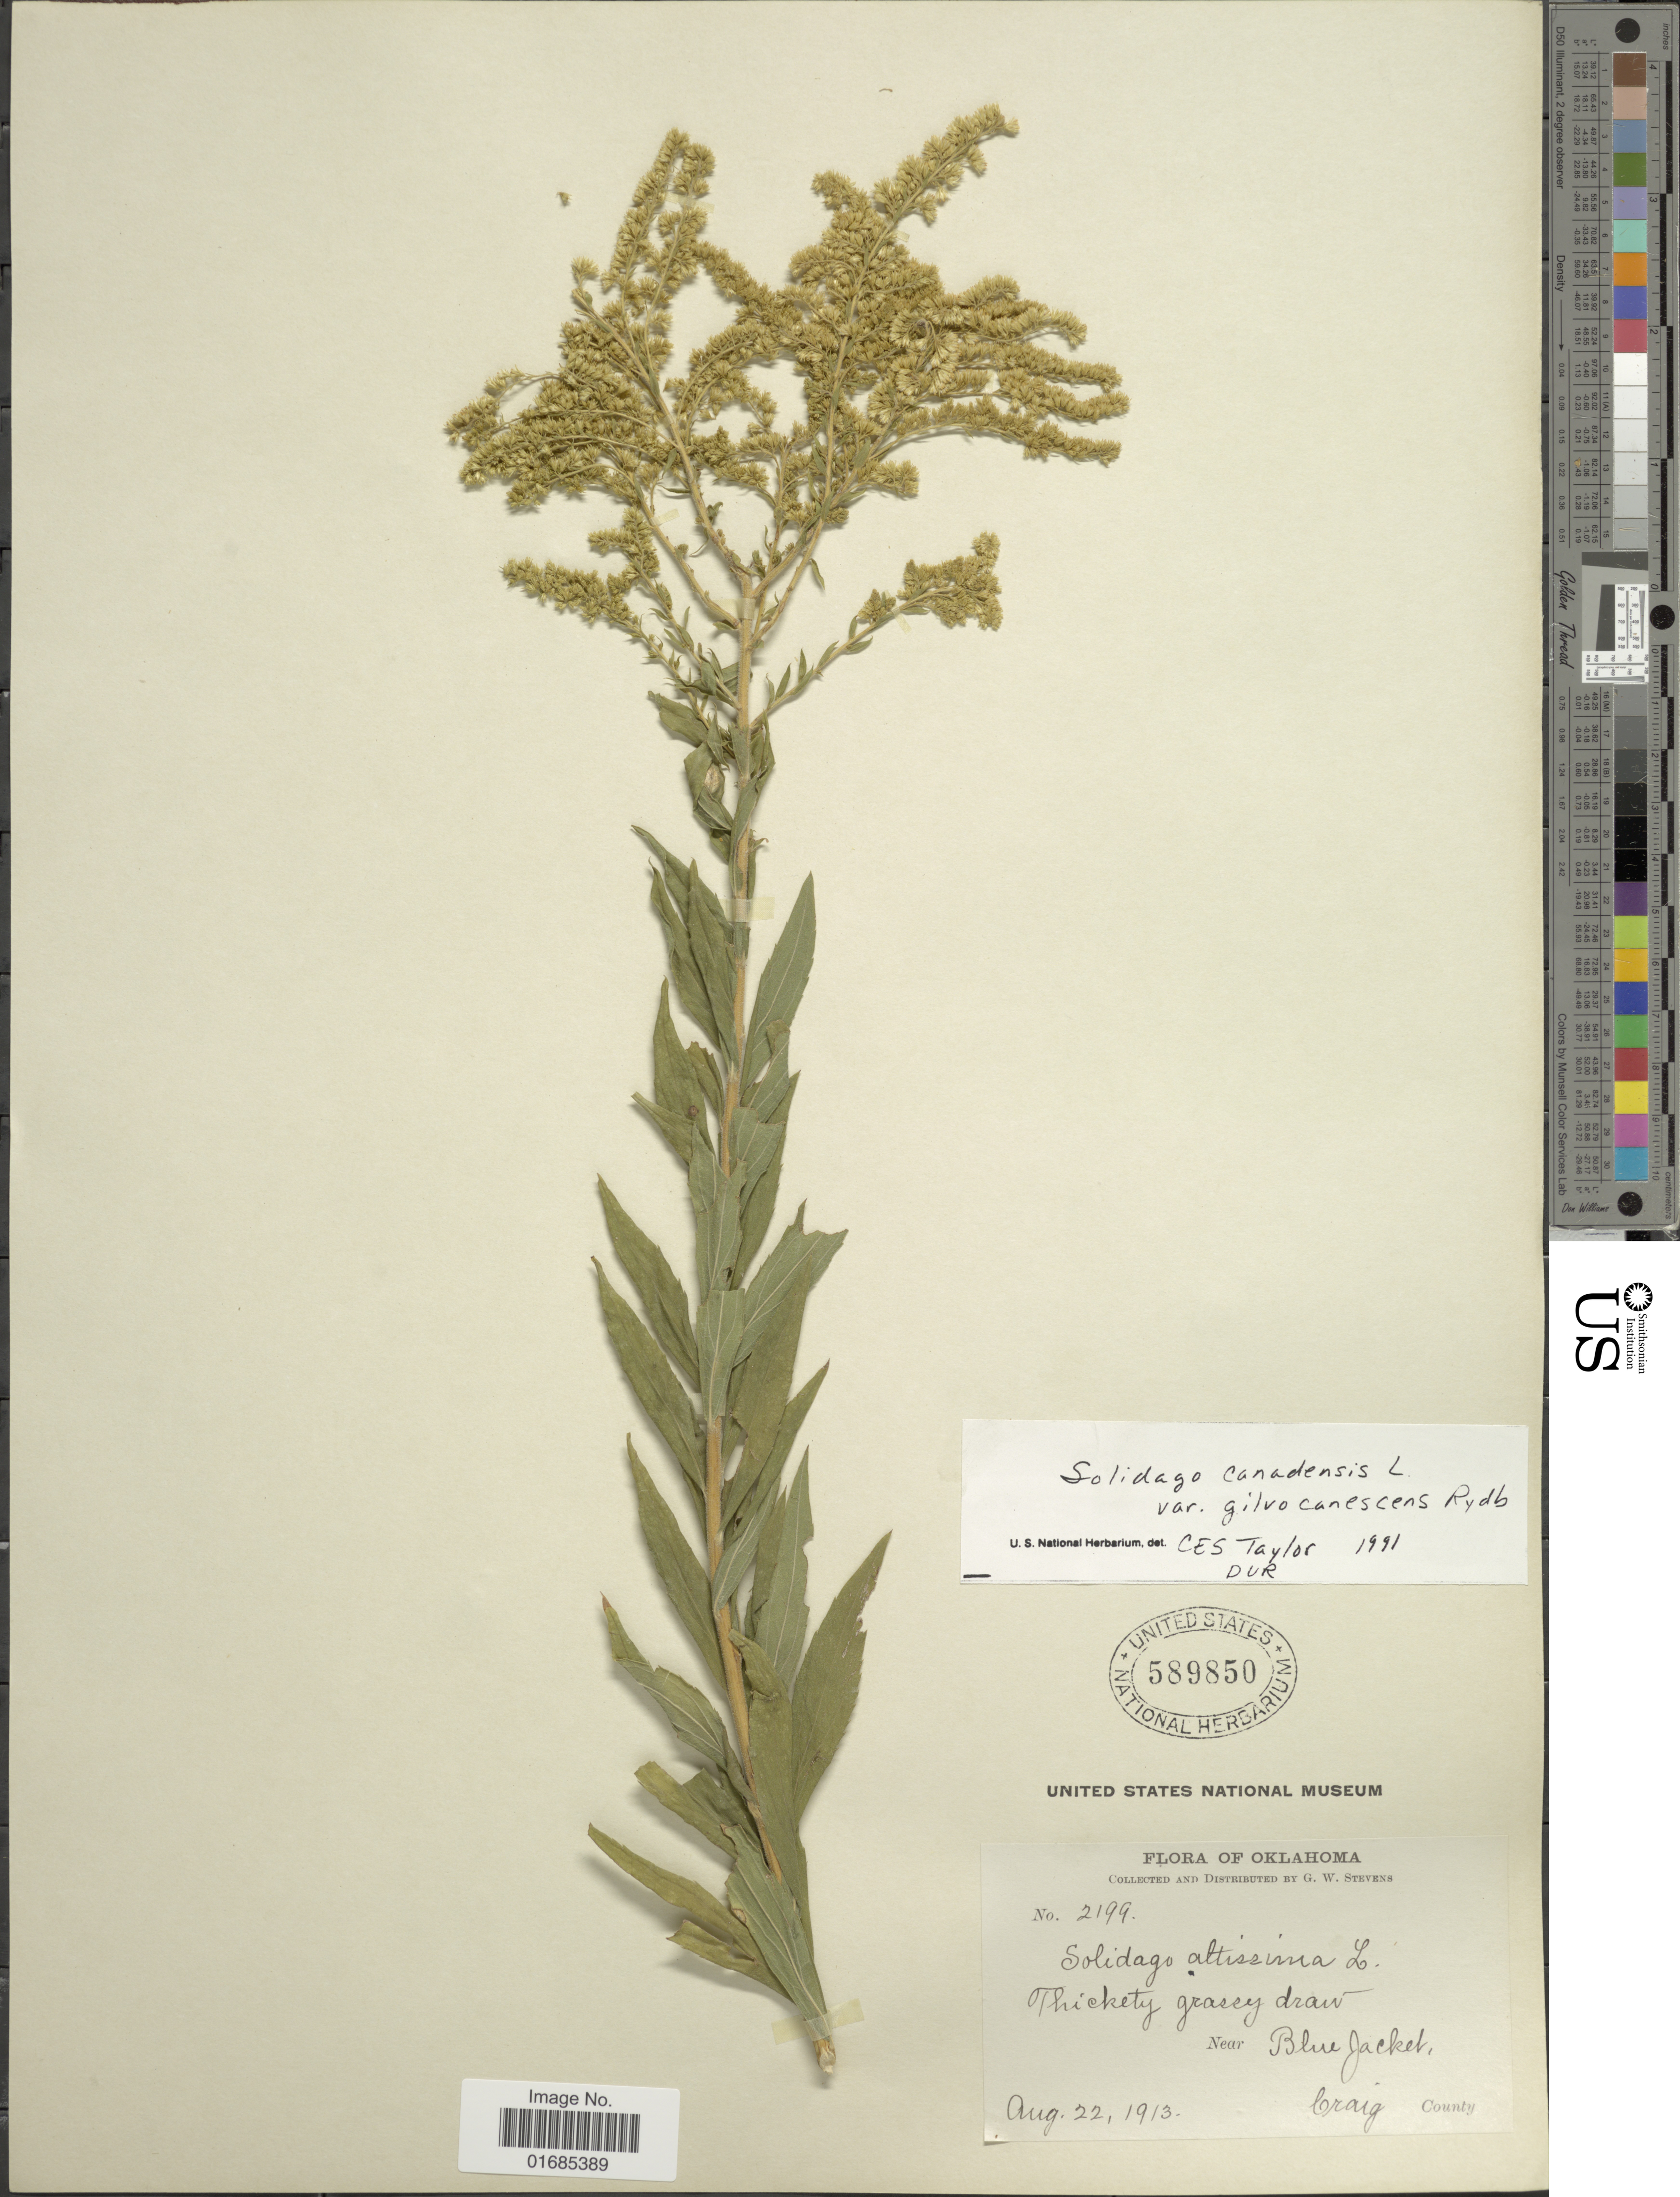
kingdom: Plantae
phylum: Tracheophyta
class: Magnoliopsida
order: Asterales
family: Asteraceae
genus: Solidago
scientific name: Solidago canadensis var. gilvocanescens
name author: Rydb.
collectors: G. W. Stevens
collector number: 2199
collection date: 1913-08-22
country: United States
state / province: Oklahoma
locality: Thickety grassy draw, near Blue Jacket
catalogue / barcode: US 589850